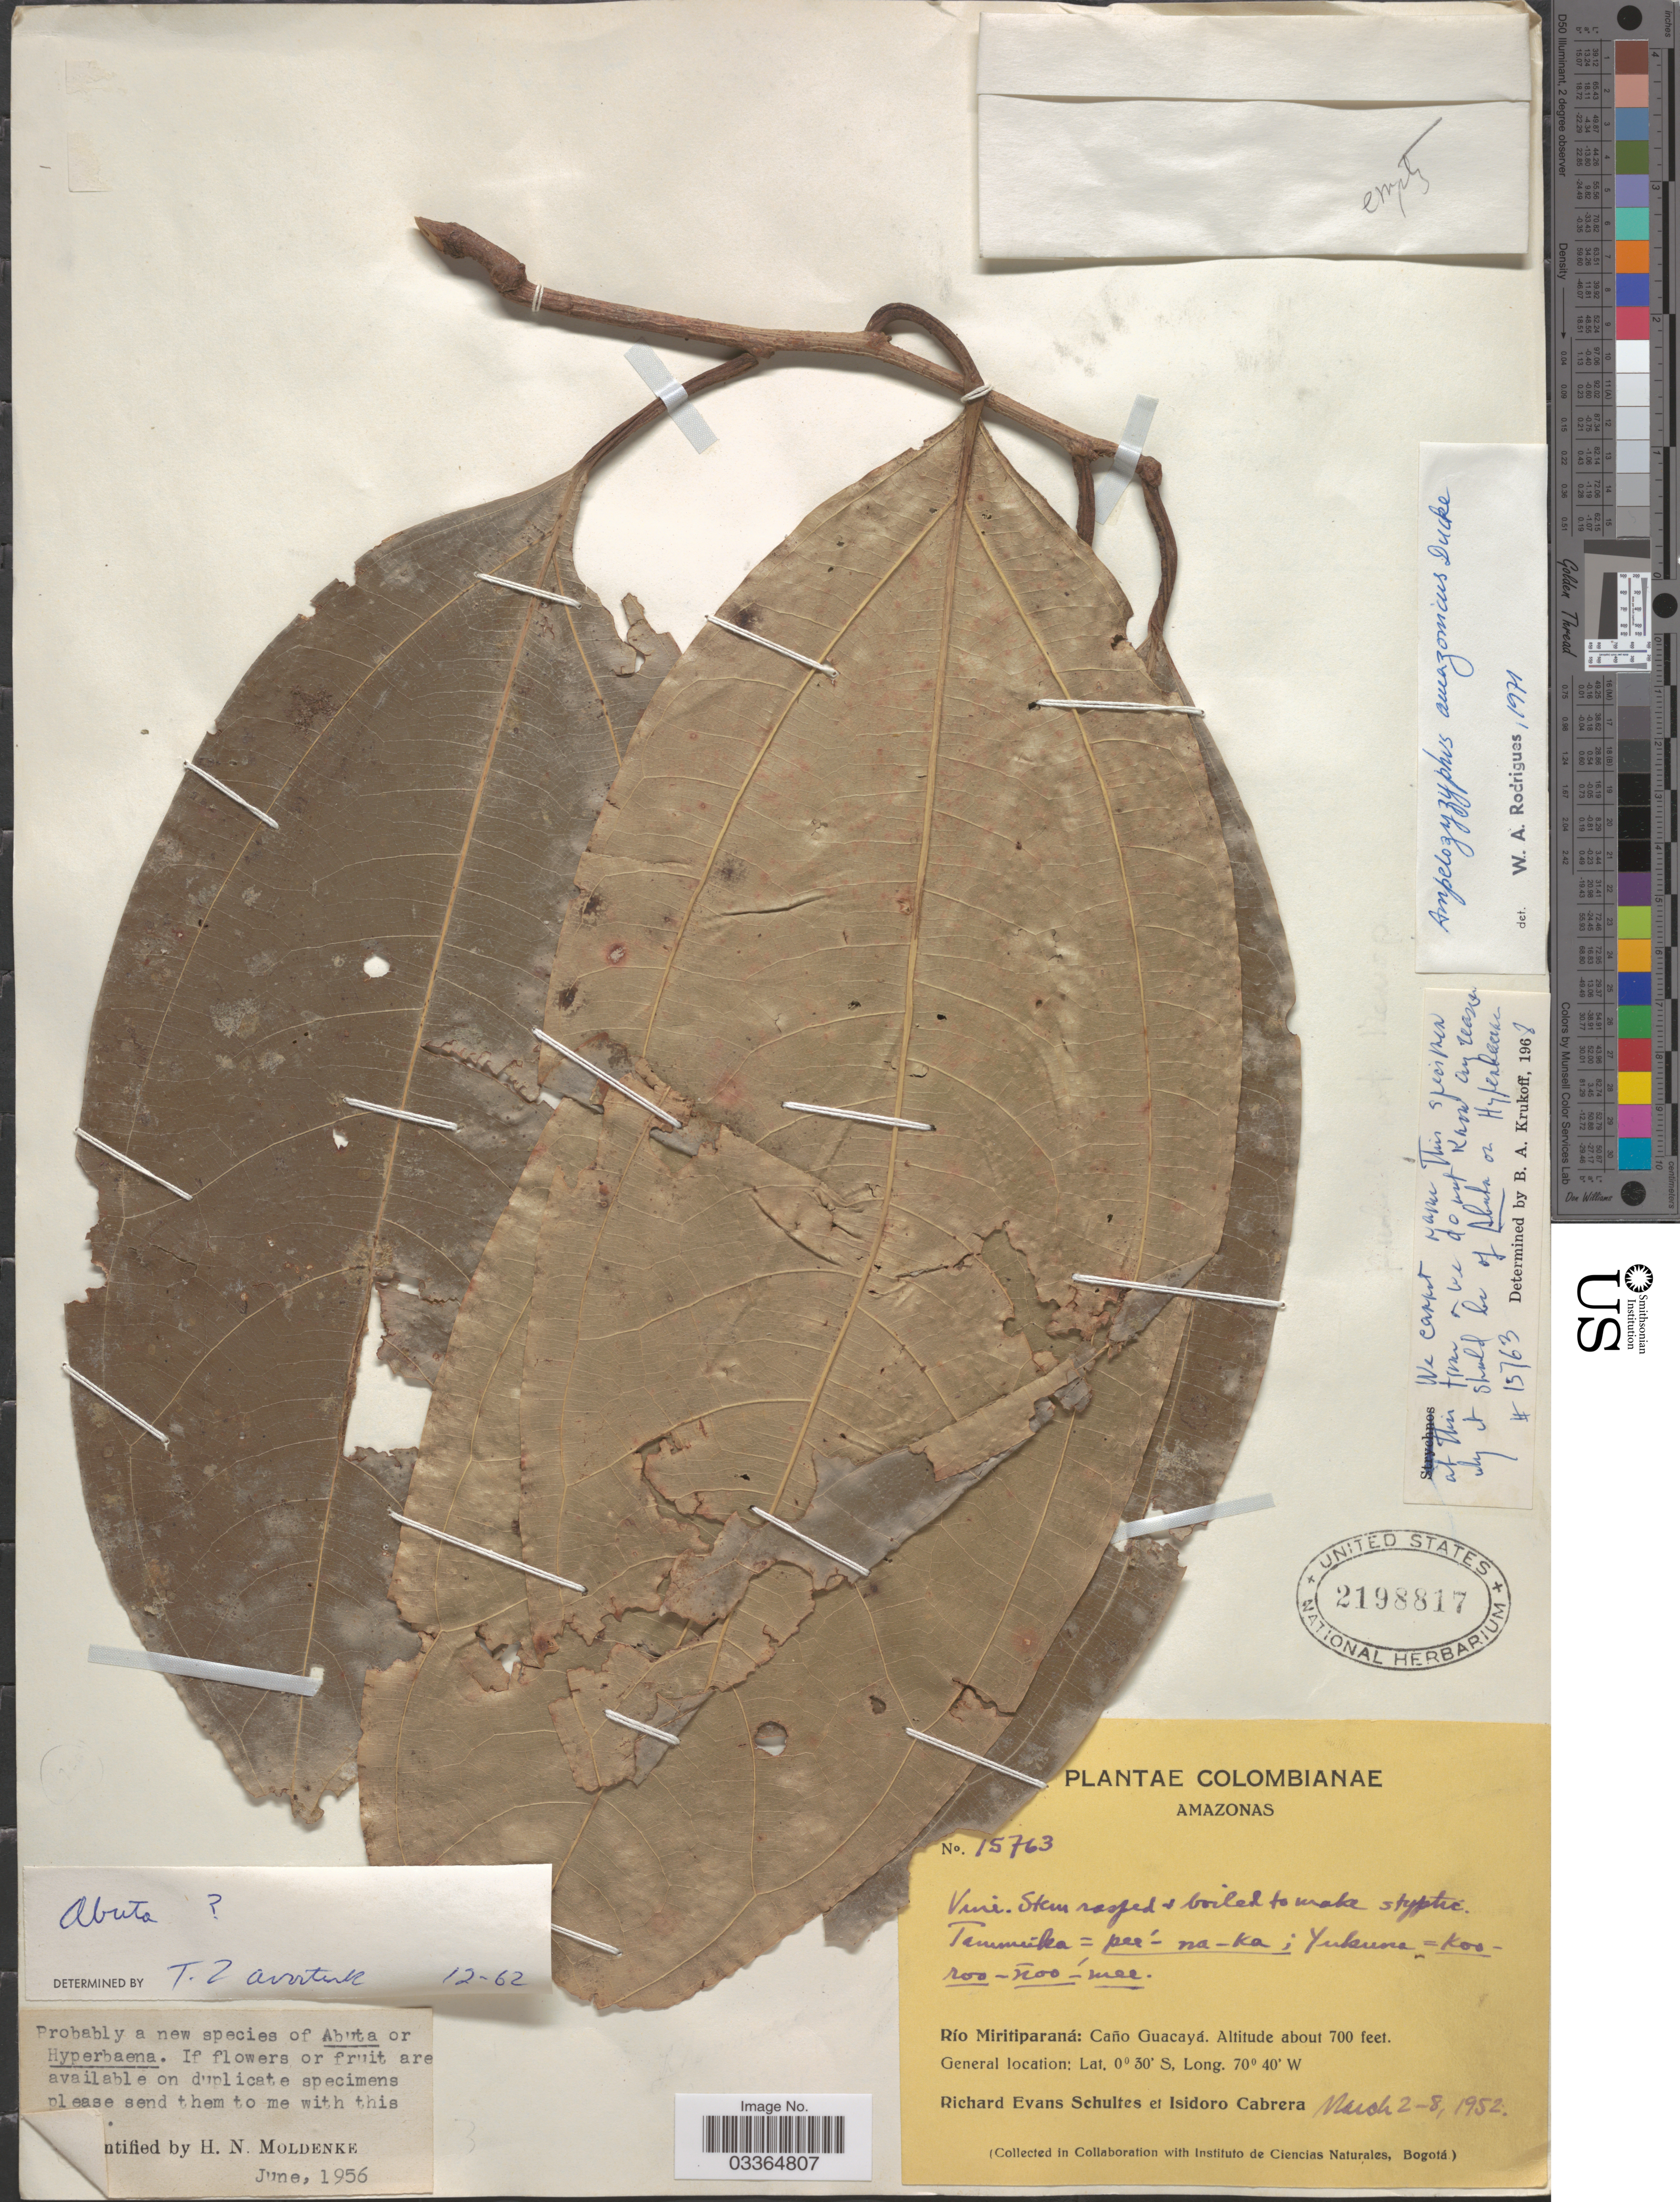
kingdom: Plantae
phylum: Tracheophyta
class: Magnoliopsida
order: Rosales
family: Rhamnaceae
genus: Ampelozizyphus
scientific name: Ampelozizyphus amazonicus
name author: Ducke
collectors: R. E. Schultes & I. Cabrera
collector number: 15763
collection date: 1952-03-02/1952-03-08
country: Colombia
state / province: Amazônas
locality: Río Miritiparaná: Caño Guacayá.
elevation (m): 213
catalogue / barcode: US 2198817